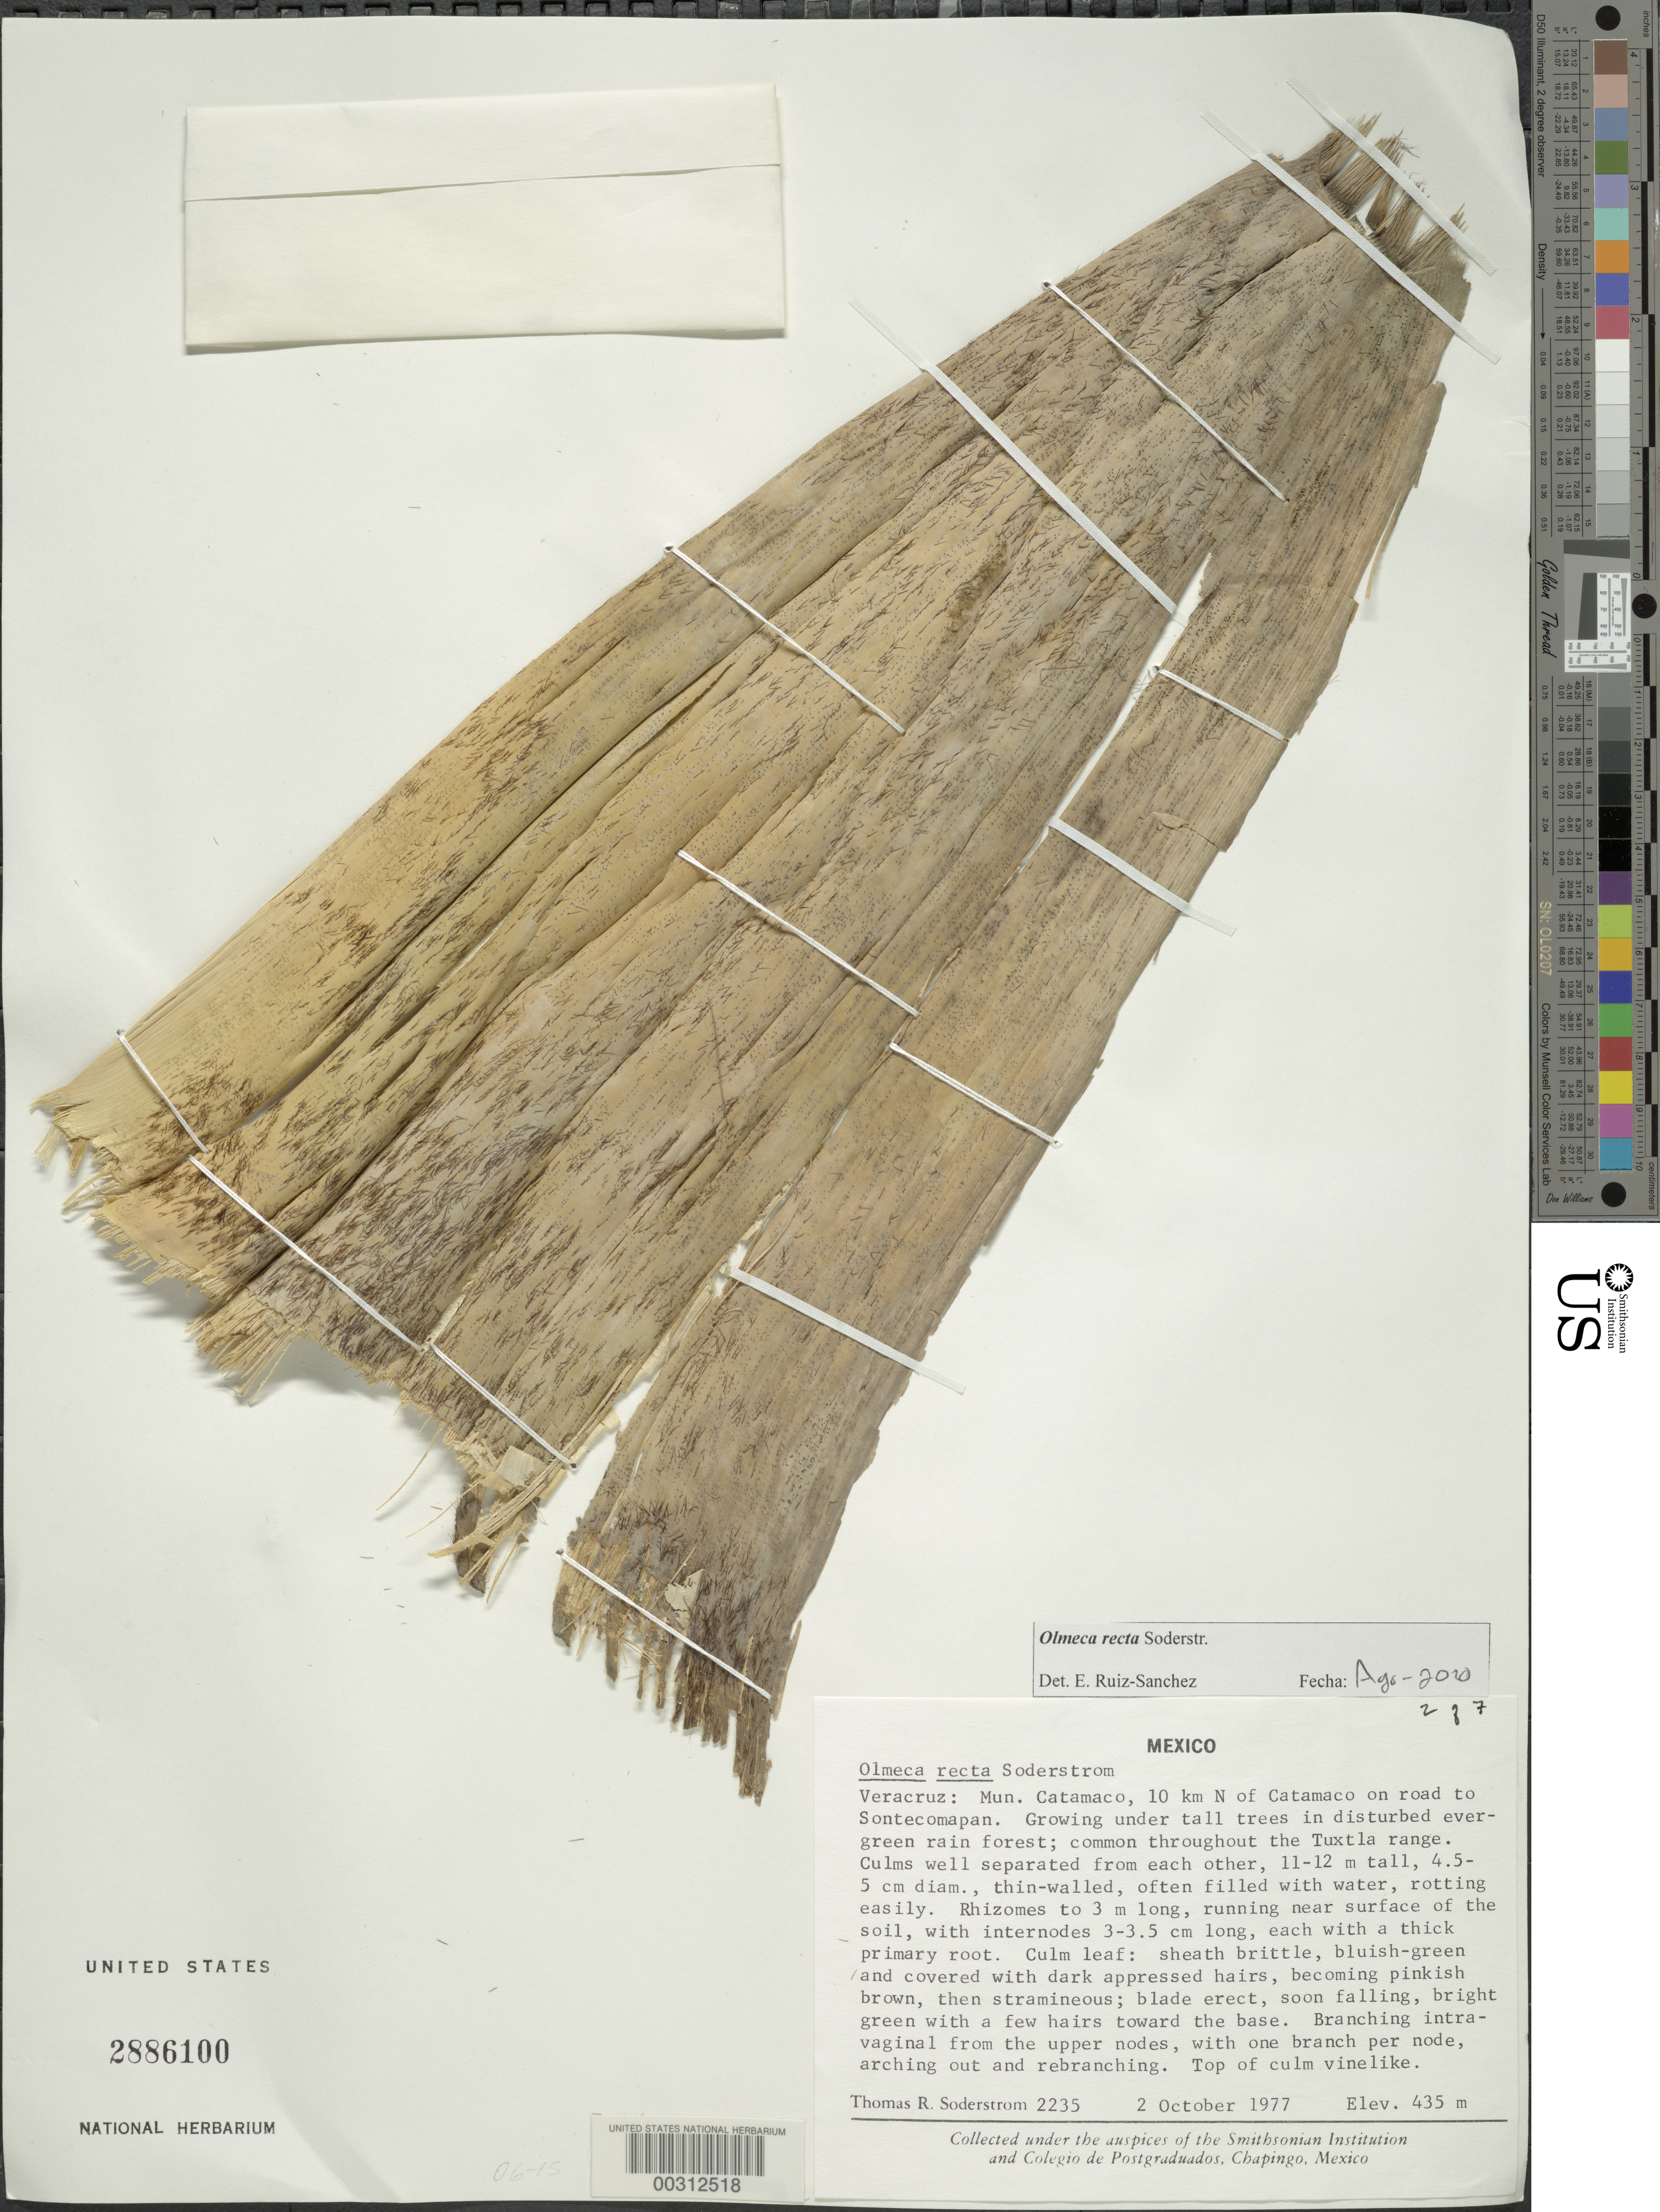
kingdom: Plantae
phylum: Tracheophyta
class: Liliopsida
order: Poales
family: Poaceae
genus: Olmeca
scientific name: Olmeca recta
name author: Soderstr.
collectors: T. R. Soderstrom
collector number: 2235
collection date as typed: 02 Oct 1977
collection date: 1977-10-02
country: Mexico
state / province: Veracruz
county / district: Catemaco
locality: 10 km N of Catamaco on road to Sontecomapan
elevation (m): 435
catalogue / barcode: US 2886100